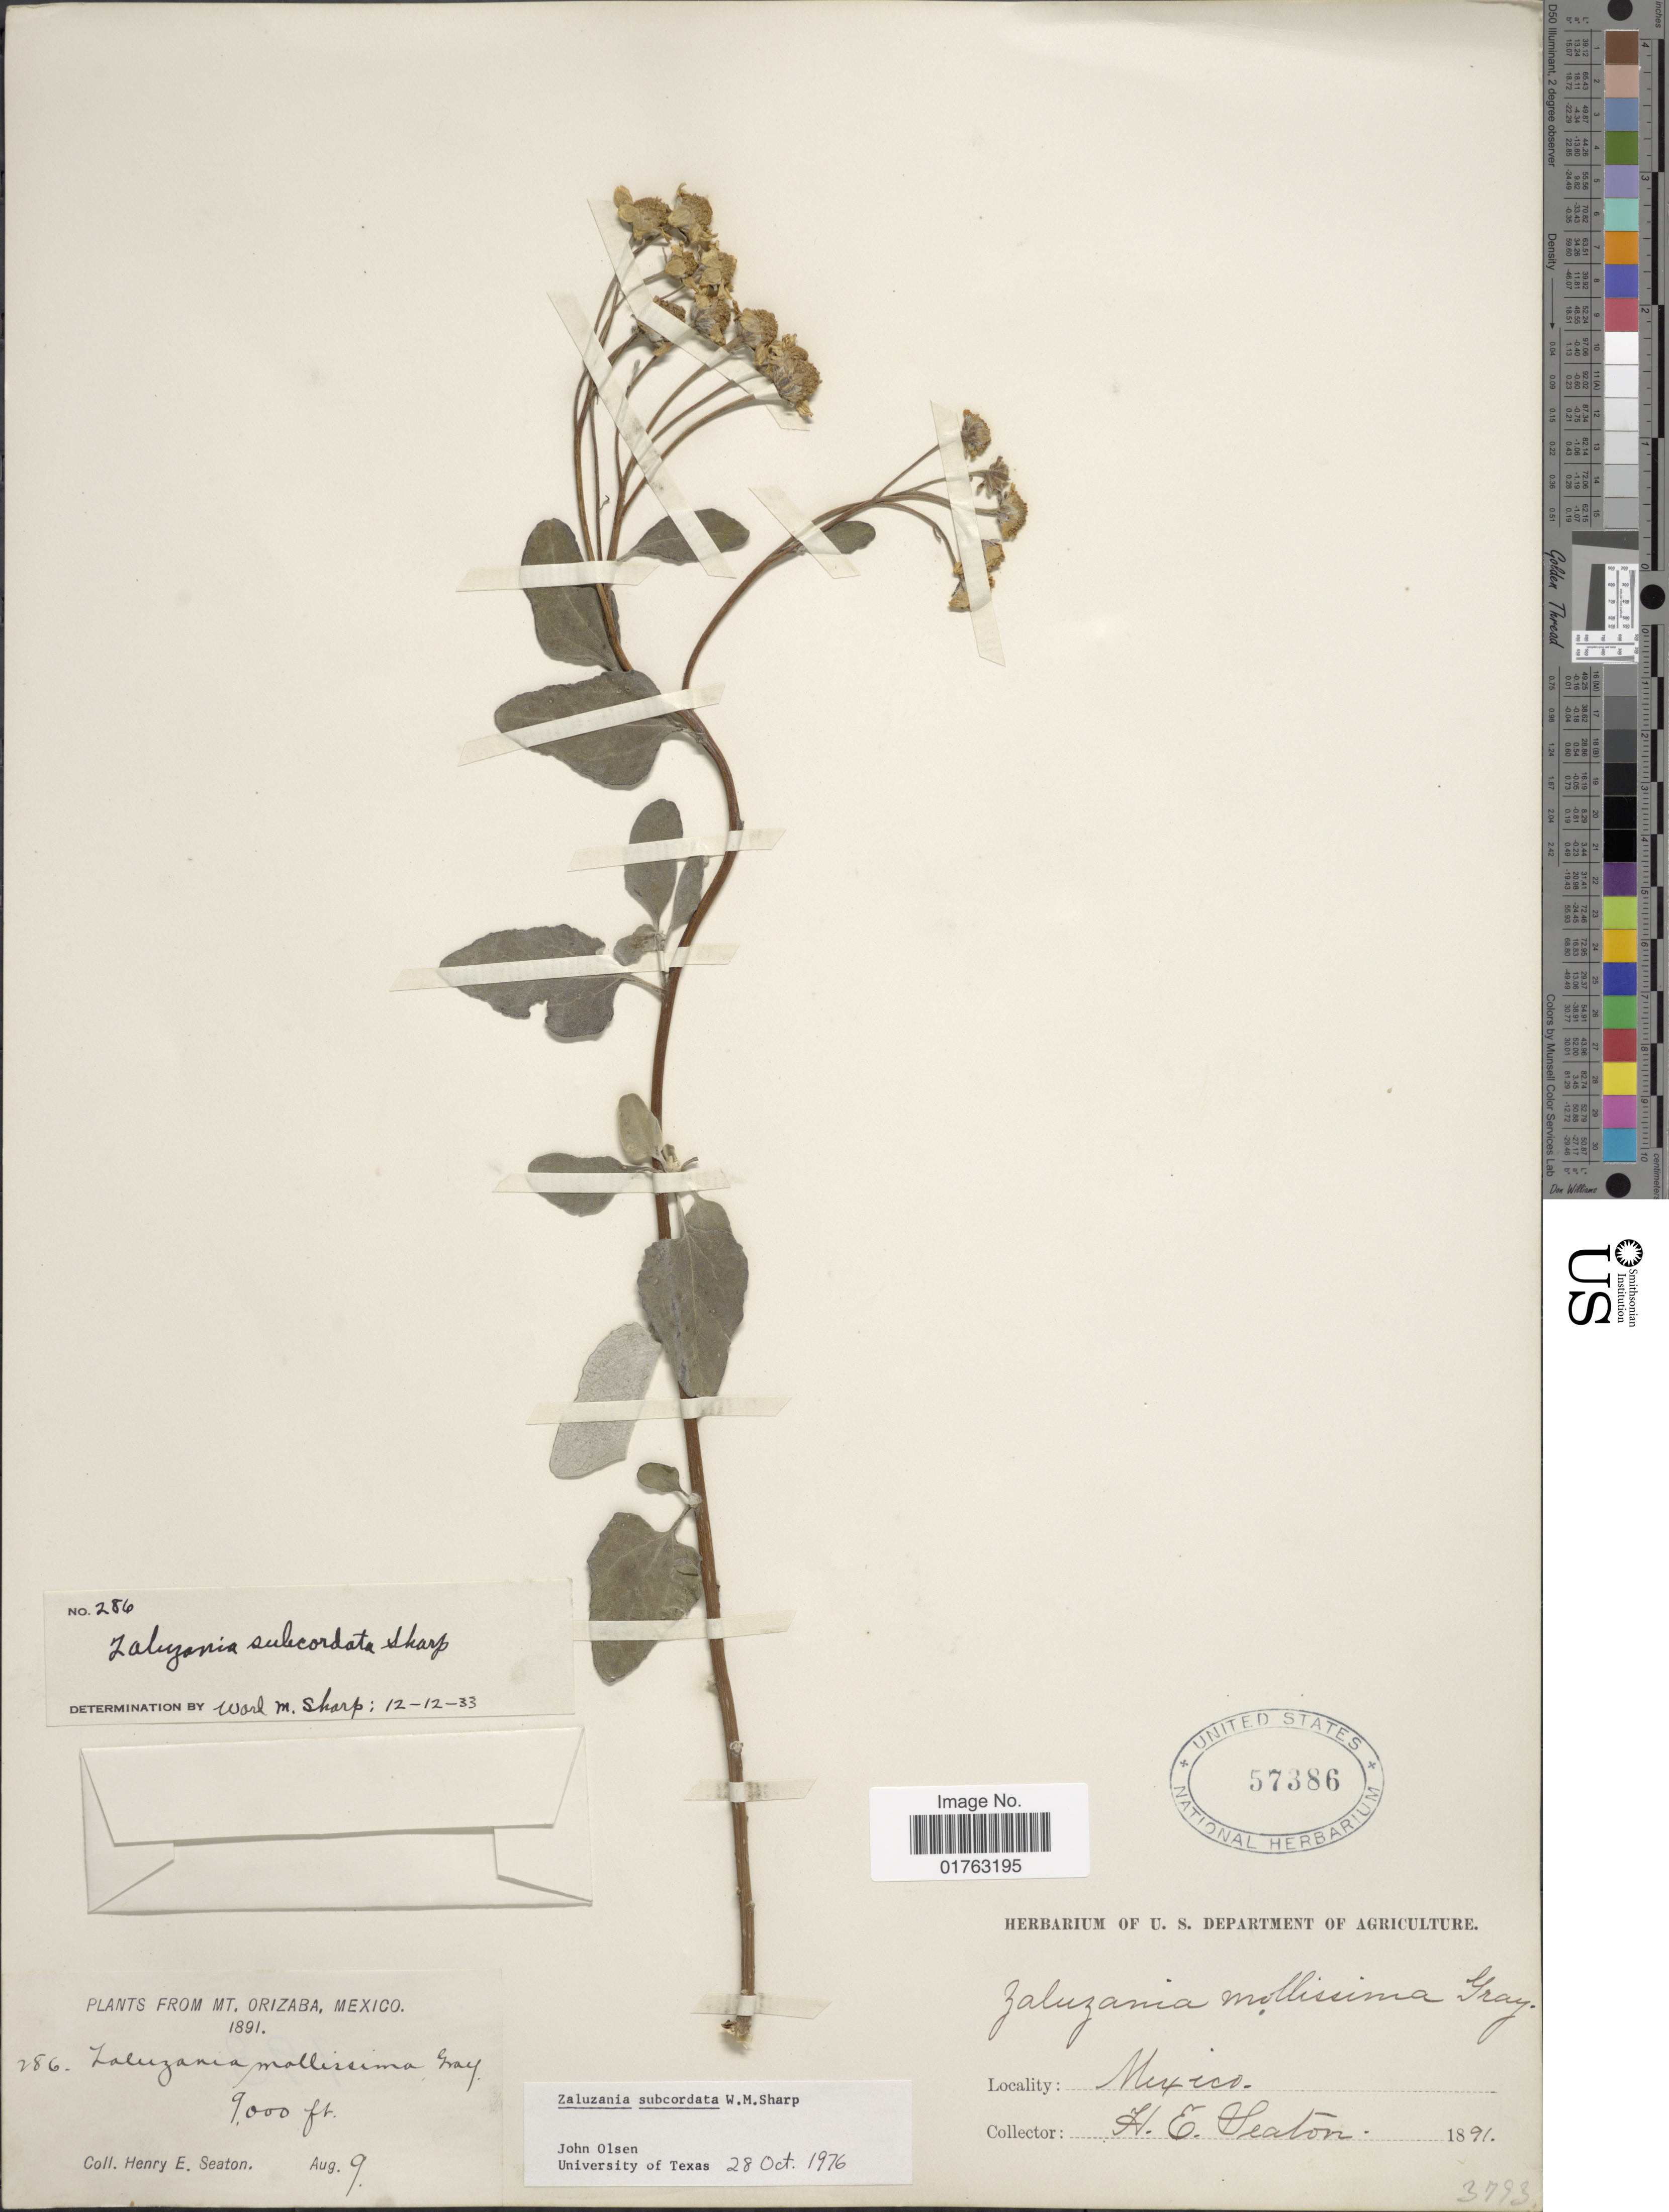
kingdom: Plantae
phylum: Tracheophyta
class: Magnoliopsida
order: Asterales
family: Asteraceae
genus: Zaluzania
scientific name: Zaluzania subcordata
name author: W.M. Sharp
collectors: H. E. Seaton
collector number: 286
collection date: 1891-08-09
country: Mexico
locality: Mt. orizaba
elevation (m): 2743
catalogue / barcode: US 57386